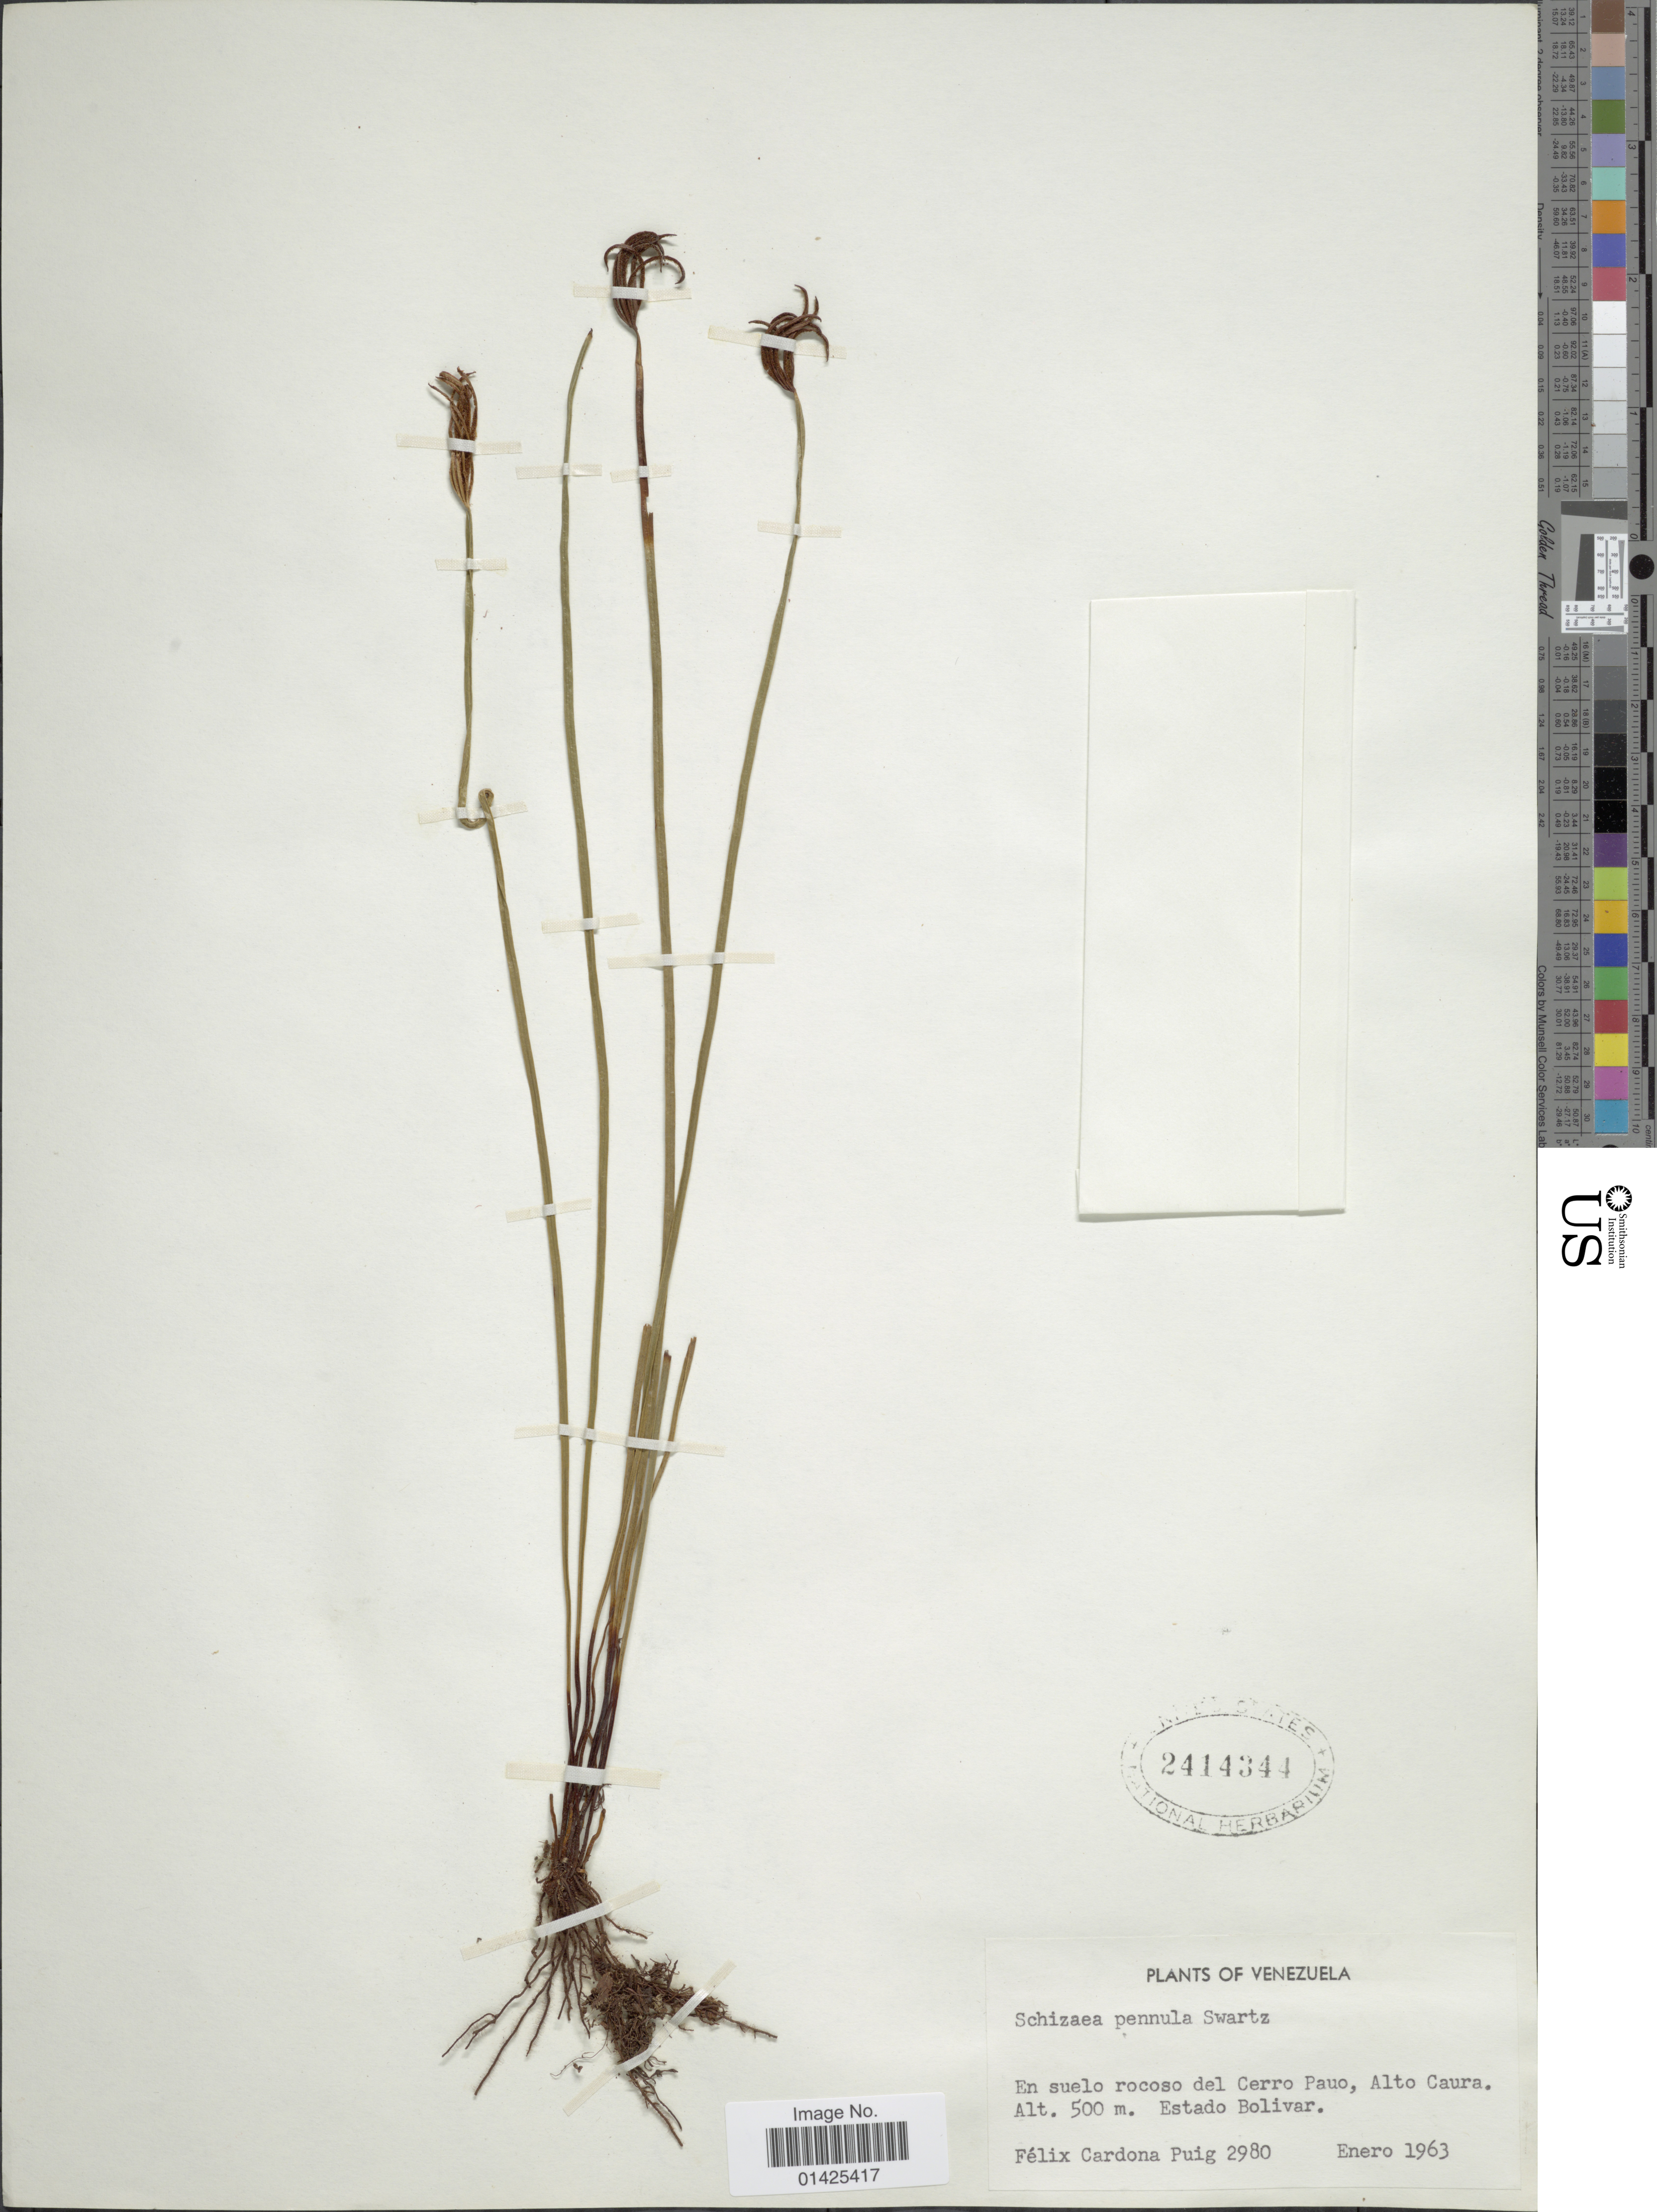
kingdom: Plantae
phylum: Tracheophyta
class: Polypodiopsida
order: Schizaeales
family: Schizaeaceae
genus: Actinostachys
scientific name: Actinostachys pennula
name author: (Sw.) Hook.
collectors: F. Puig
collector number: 2980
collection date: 1963-01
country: Venezuela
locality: En suelo rocoso del Cerro Pauo, Alto Caura.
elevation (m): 500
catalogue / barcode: US 2414344